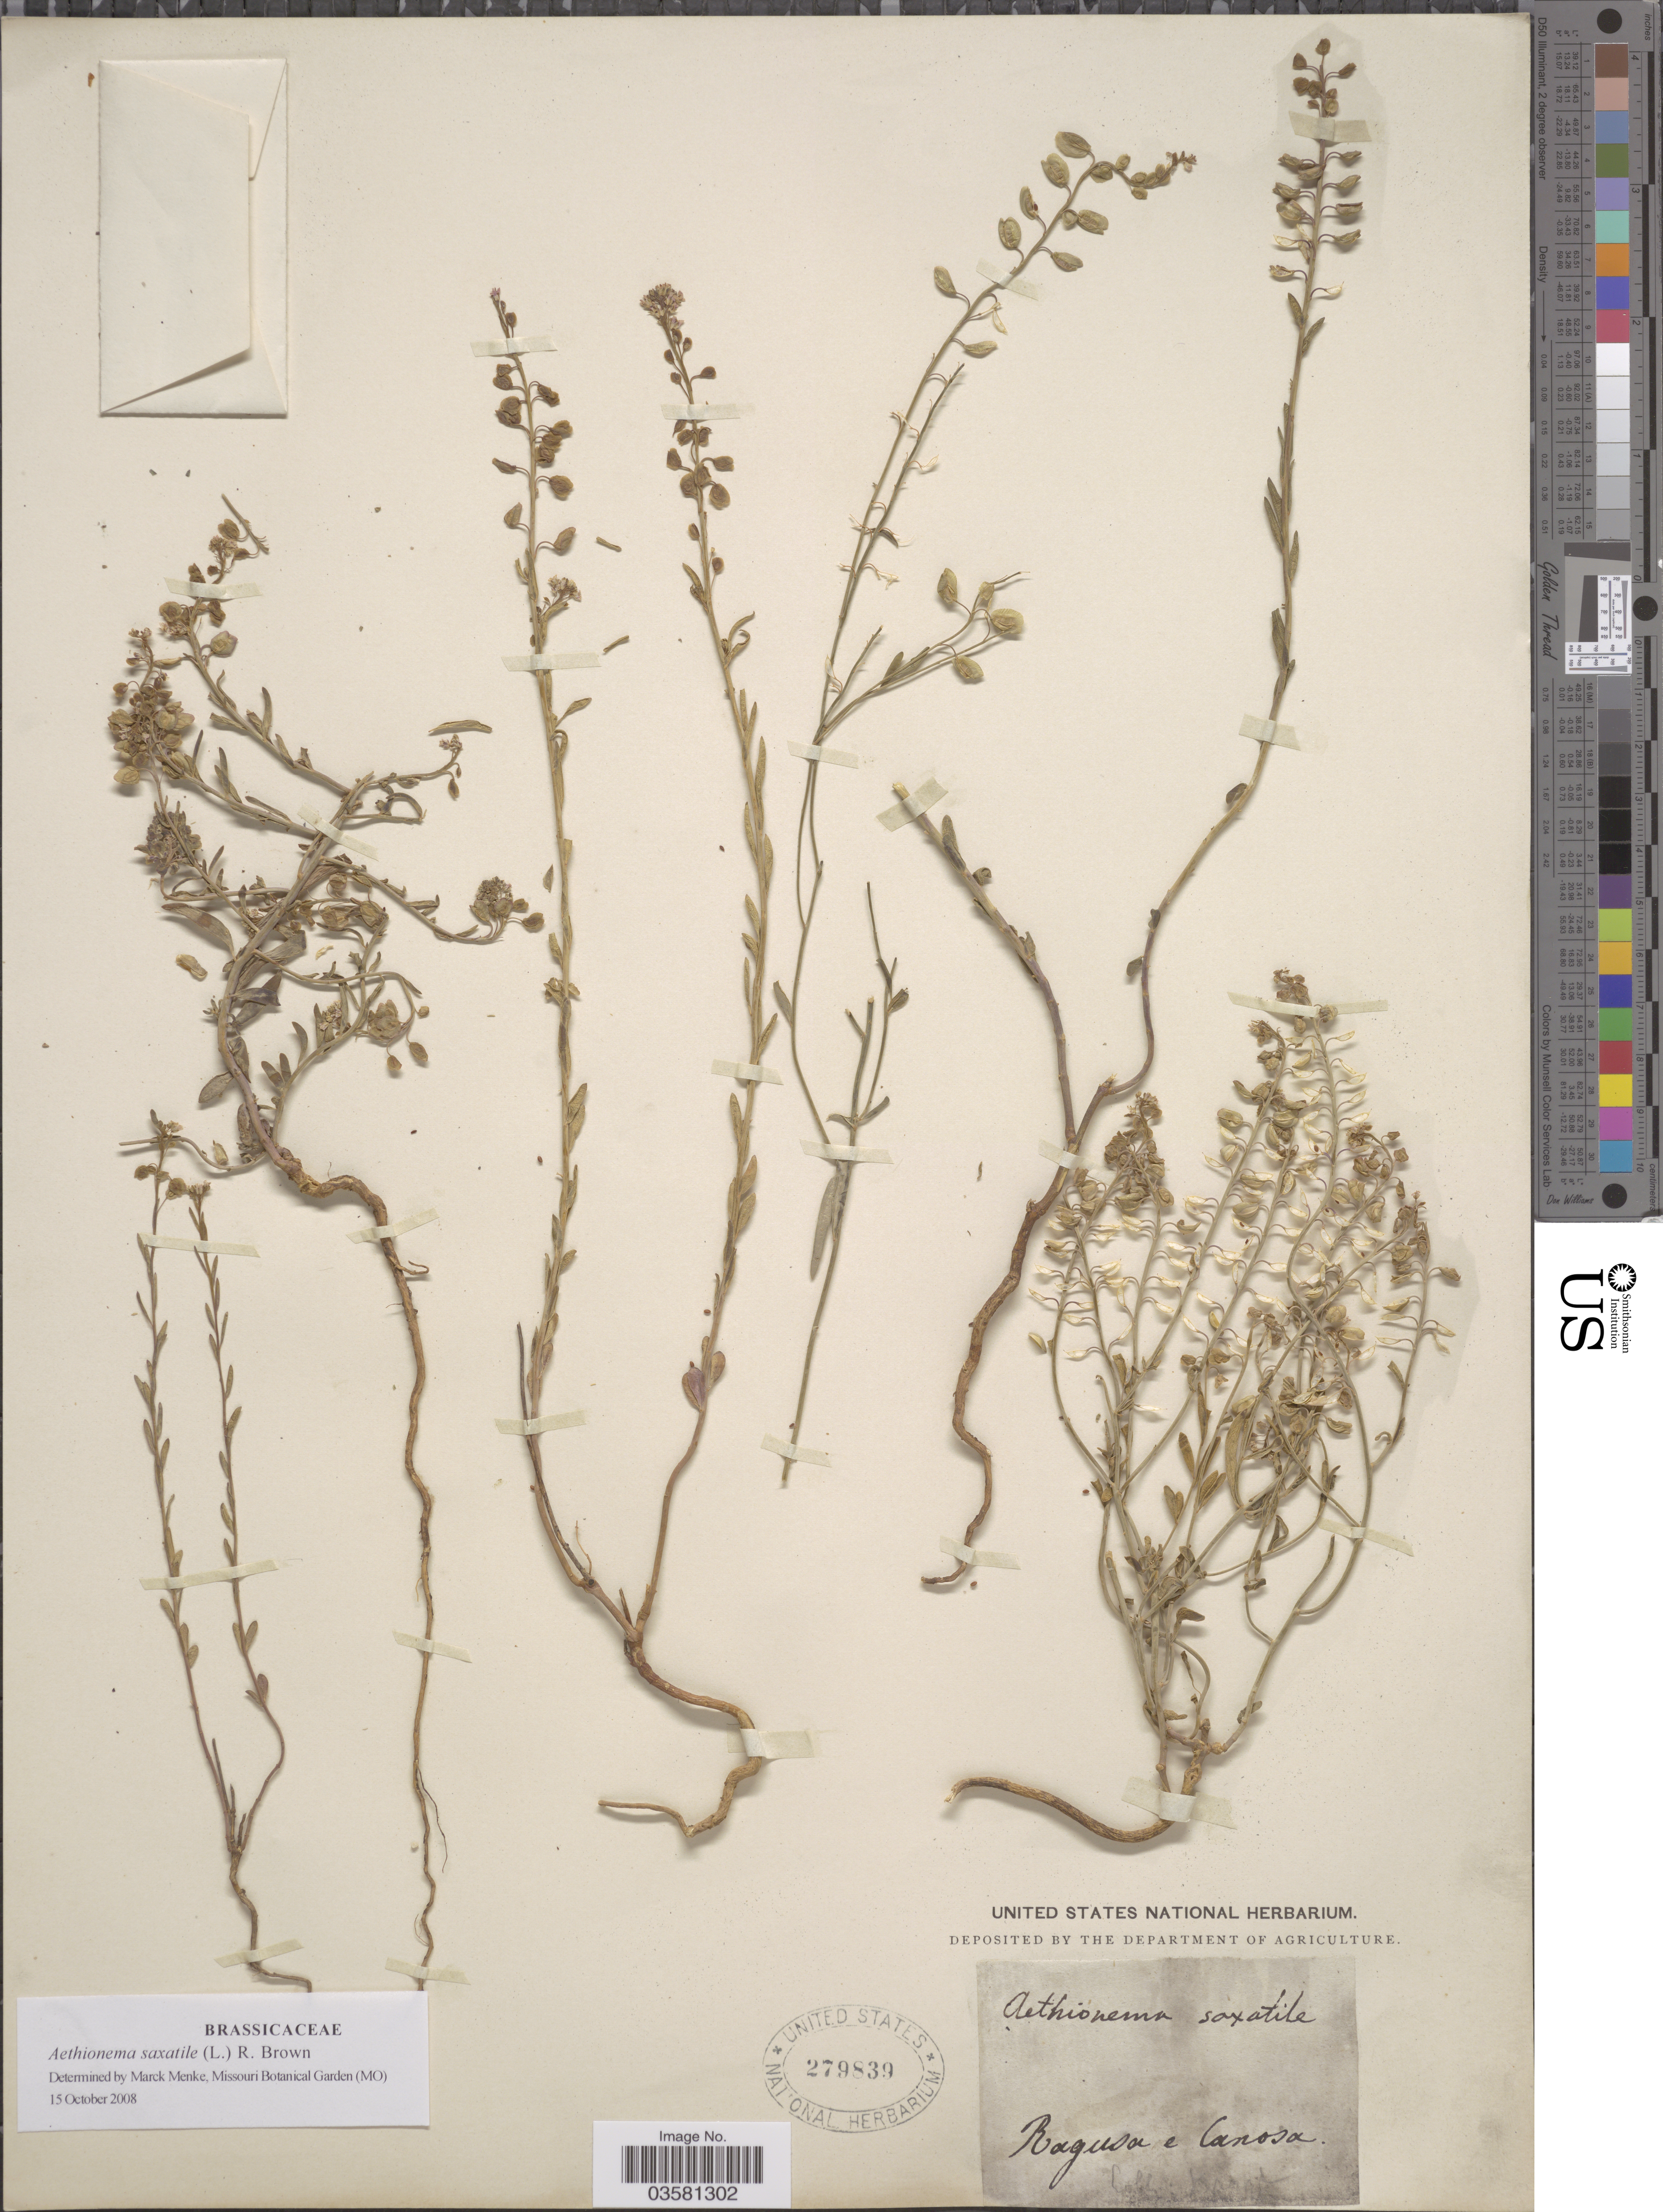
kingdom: Plantae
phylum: Tracheophyta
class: Magnoliopsida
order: Brassicales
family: Brassicaceae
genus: Aethionema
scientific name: Aethionema saxatile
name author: (L.) W.T. Aiton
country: Italy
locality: Ragusa e Canosa.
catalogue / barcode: US 279839